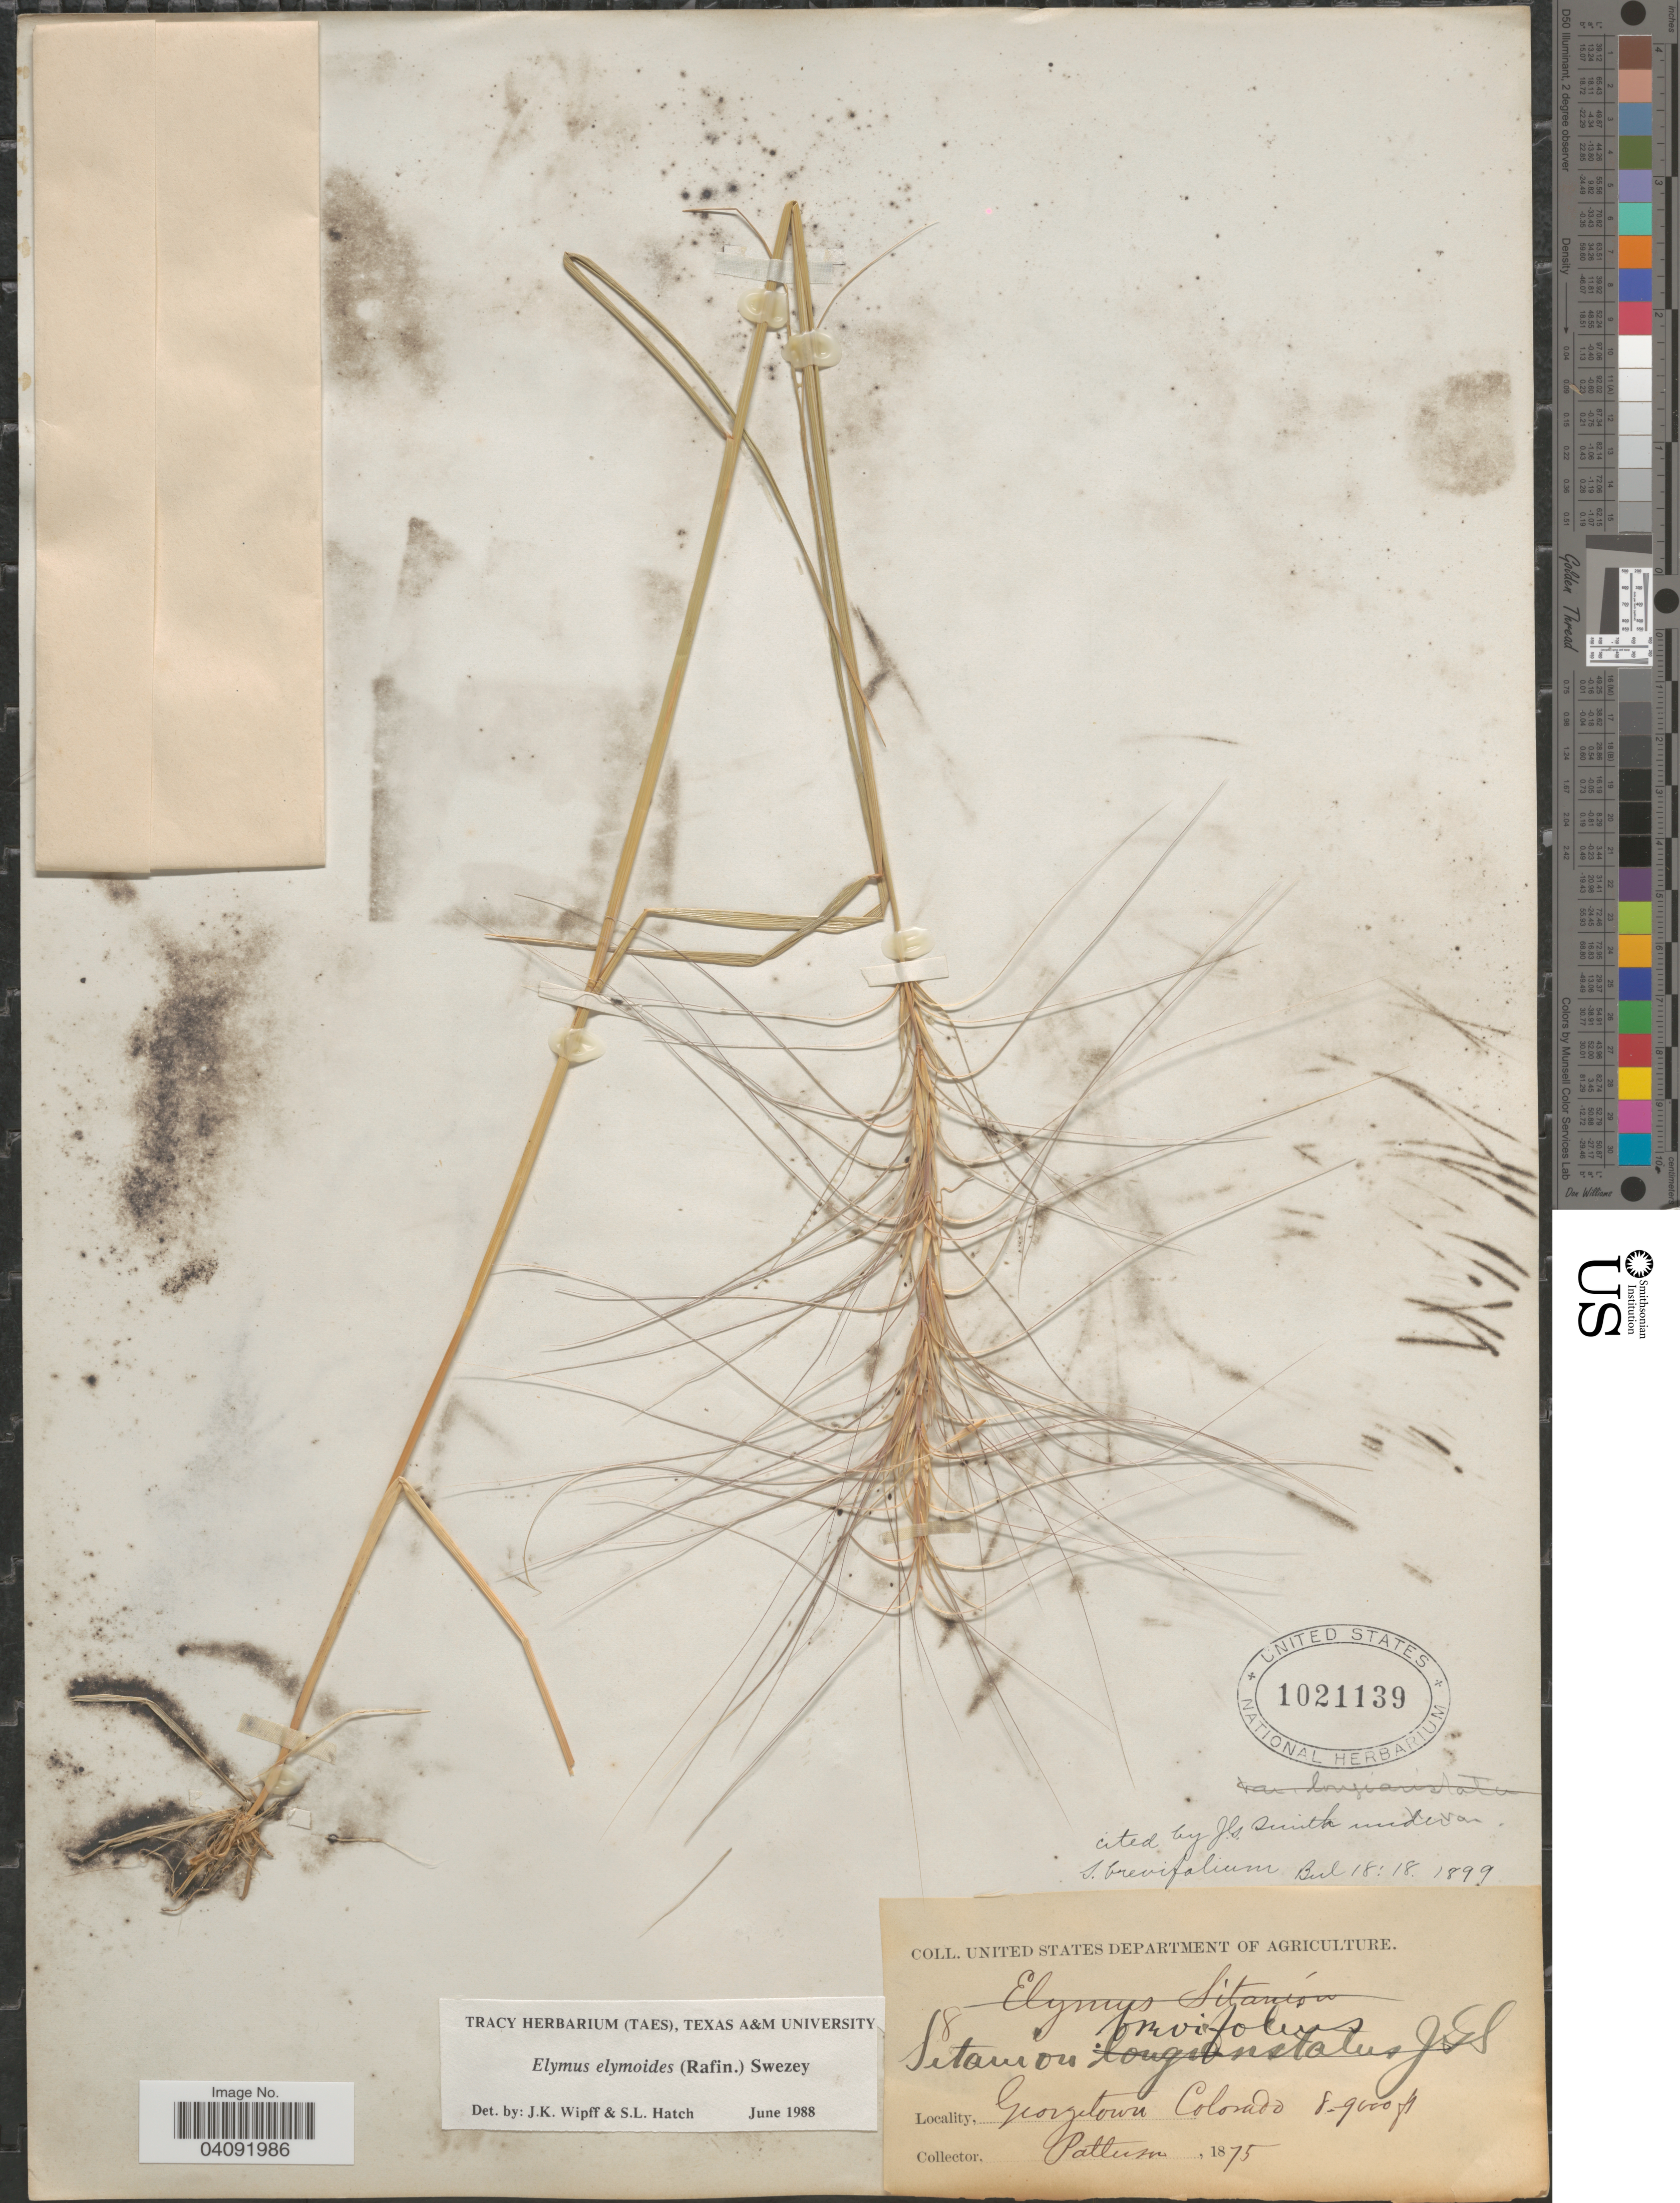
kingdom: Plantae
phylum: Tracheophyta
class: Liliopsida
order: Poales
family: Poaceae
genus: Elymus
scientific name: Elymus elymoides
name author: (Raf.) Swezey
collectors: -. Patterson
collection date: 1875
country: United States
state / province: Colorado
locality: Georgetown.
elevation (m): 2438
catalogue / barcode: US 1021139